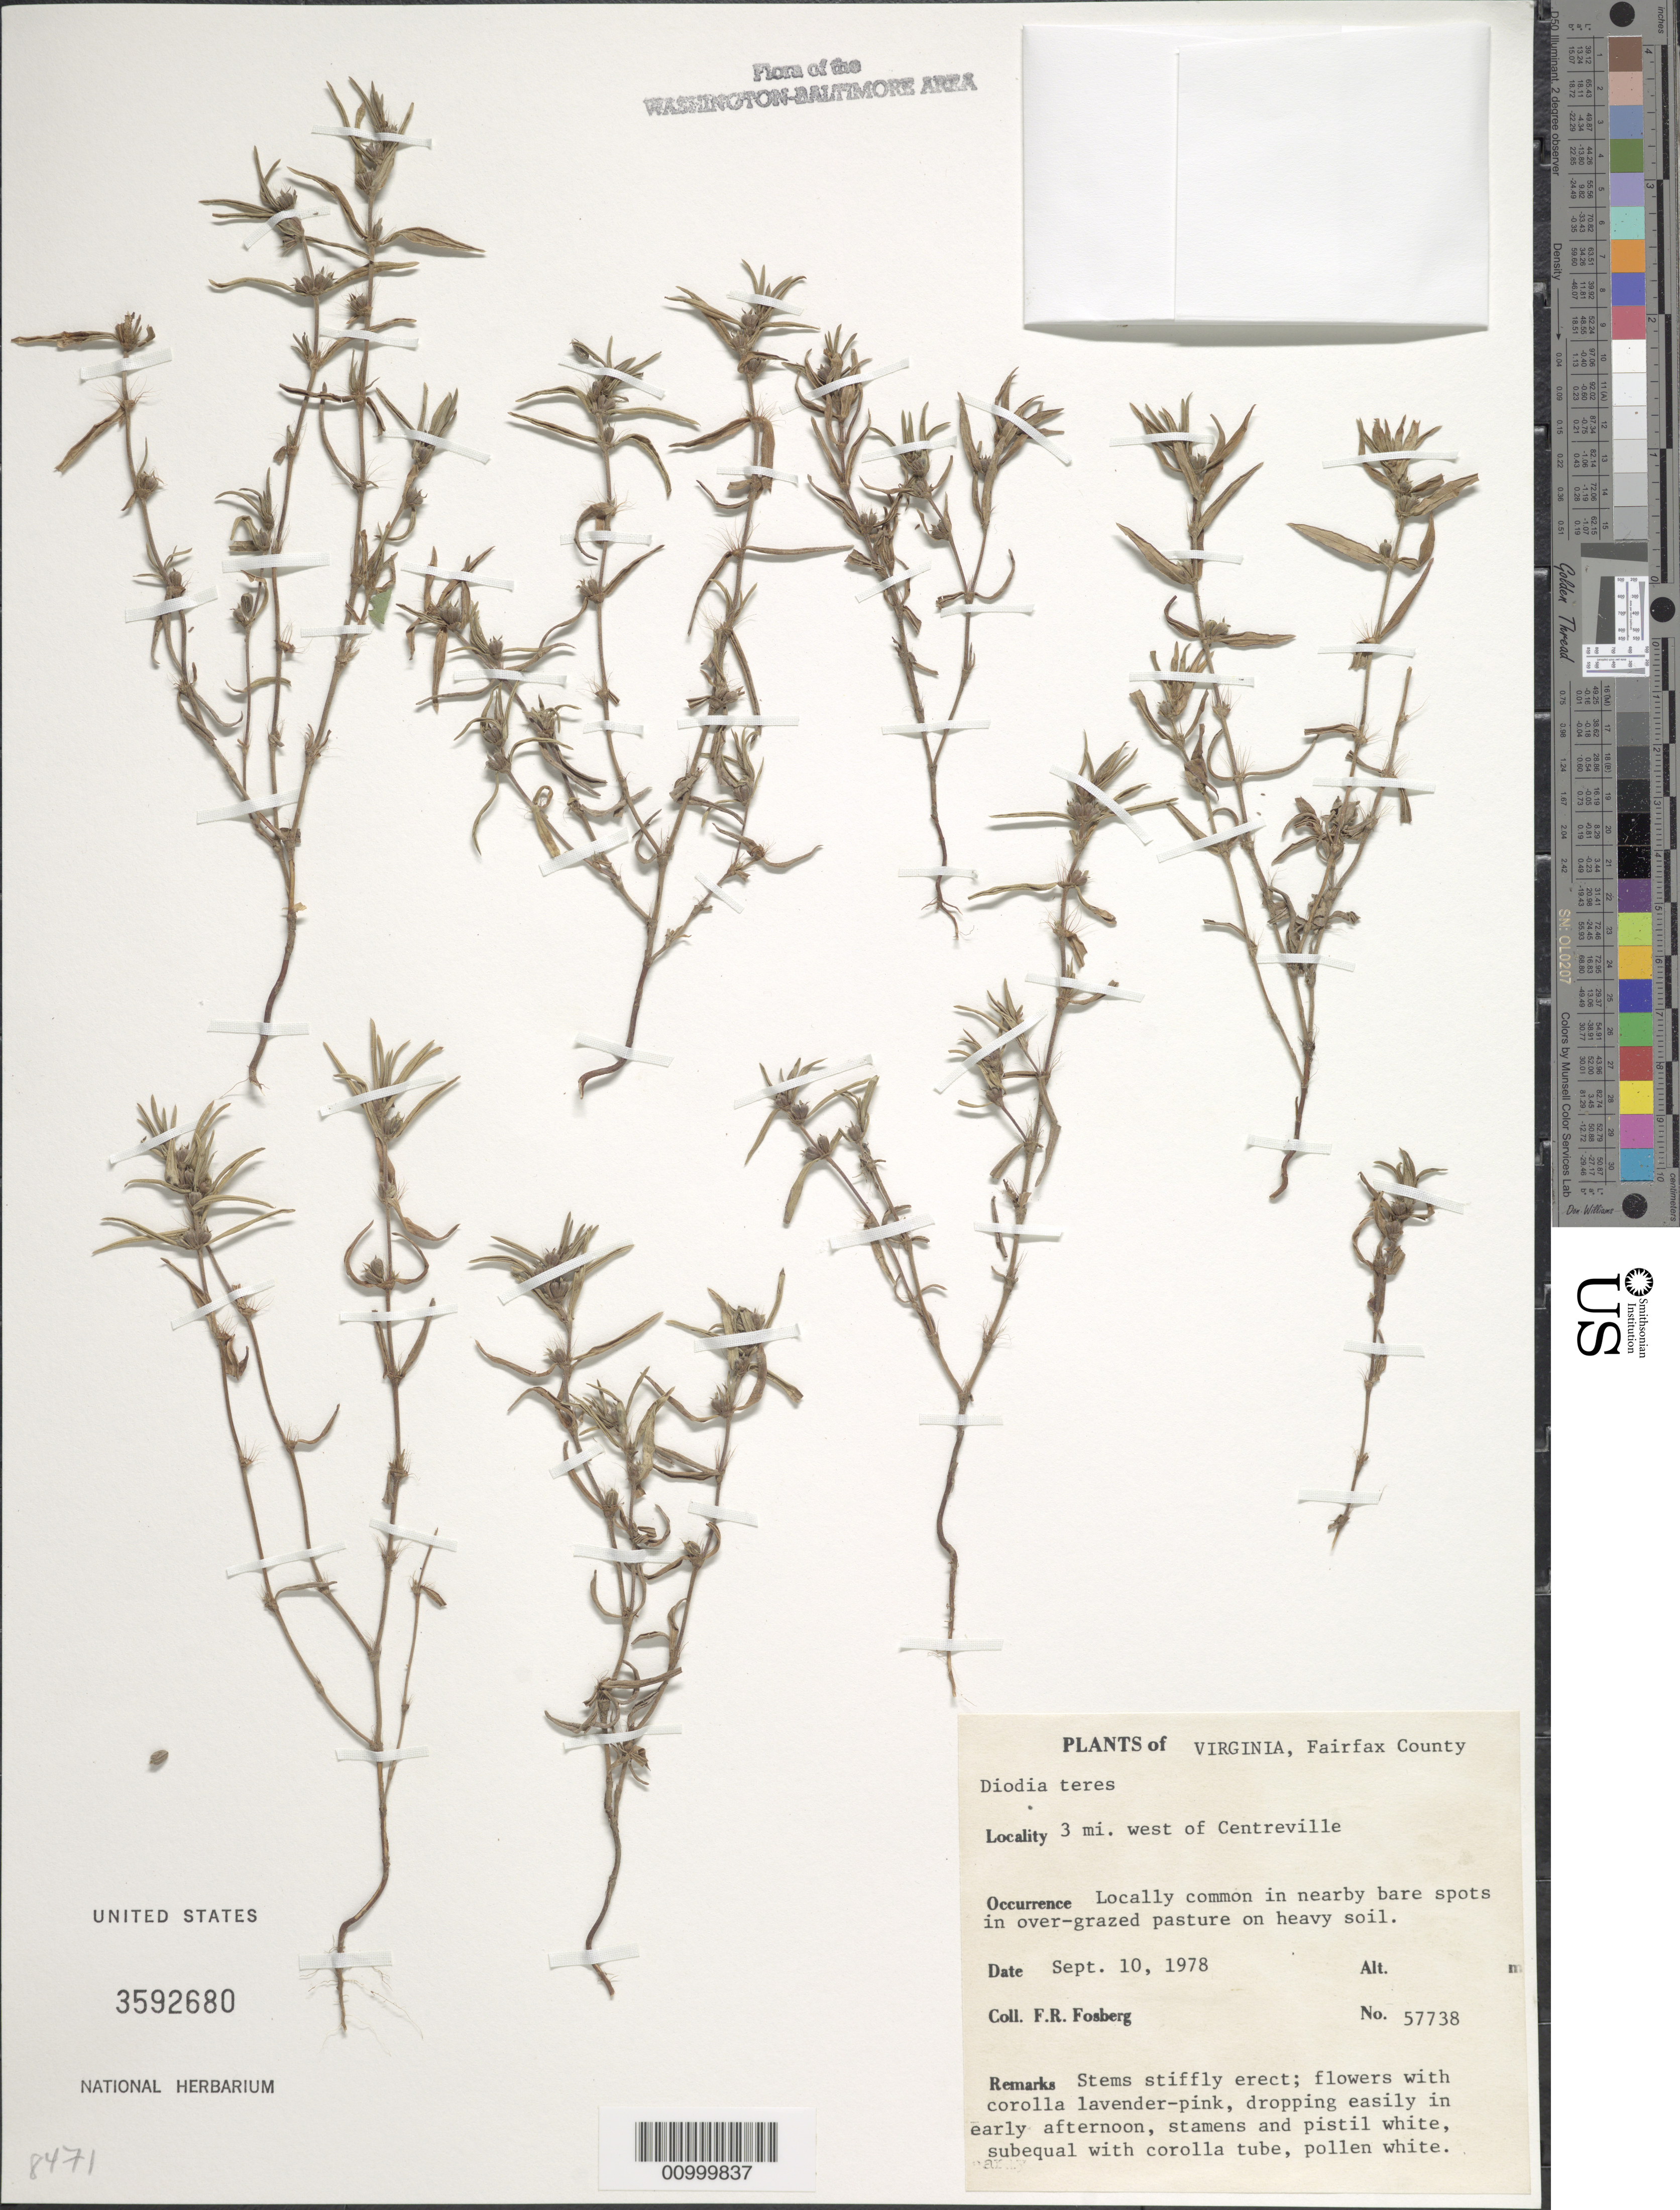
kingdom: Plantae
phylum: Tracheophyta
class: Magnoliopsida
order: Gentianales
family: Rubiaceae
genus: Diodia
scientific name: Diodia teres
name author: Walter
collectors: F. R. Fosberg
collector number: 57738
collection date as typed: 10 Sep 1978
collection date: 1978-09-10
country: United States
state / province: Virginia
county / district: Fairfax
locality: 3 mi. W of Centreville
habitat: over-grazed pasture on heavy soil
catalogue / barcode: US 3592680